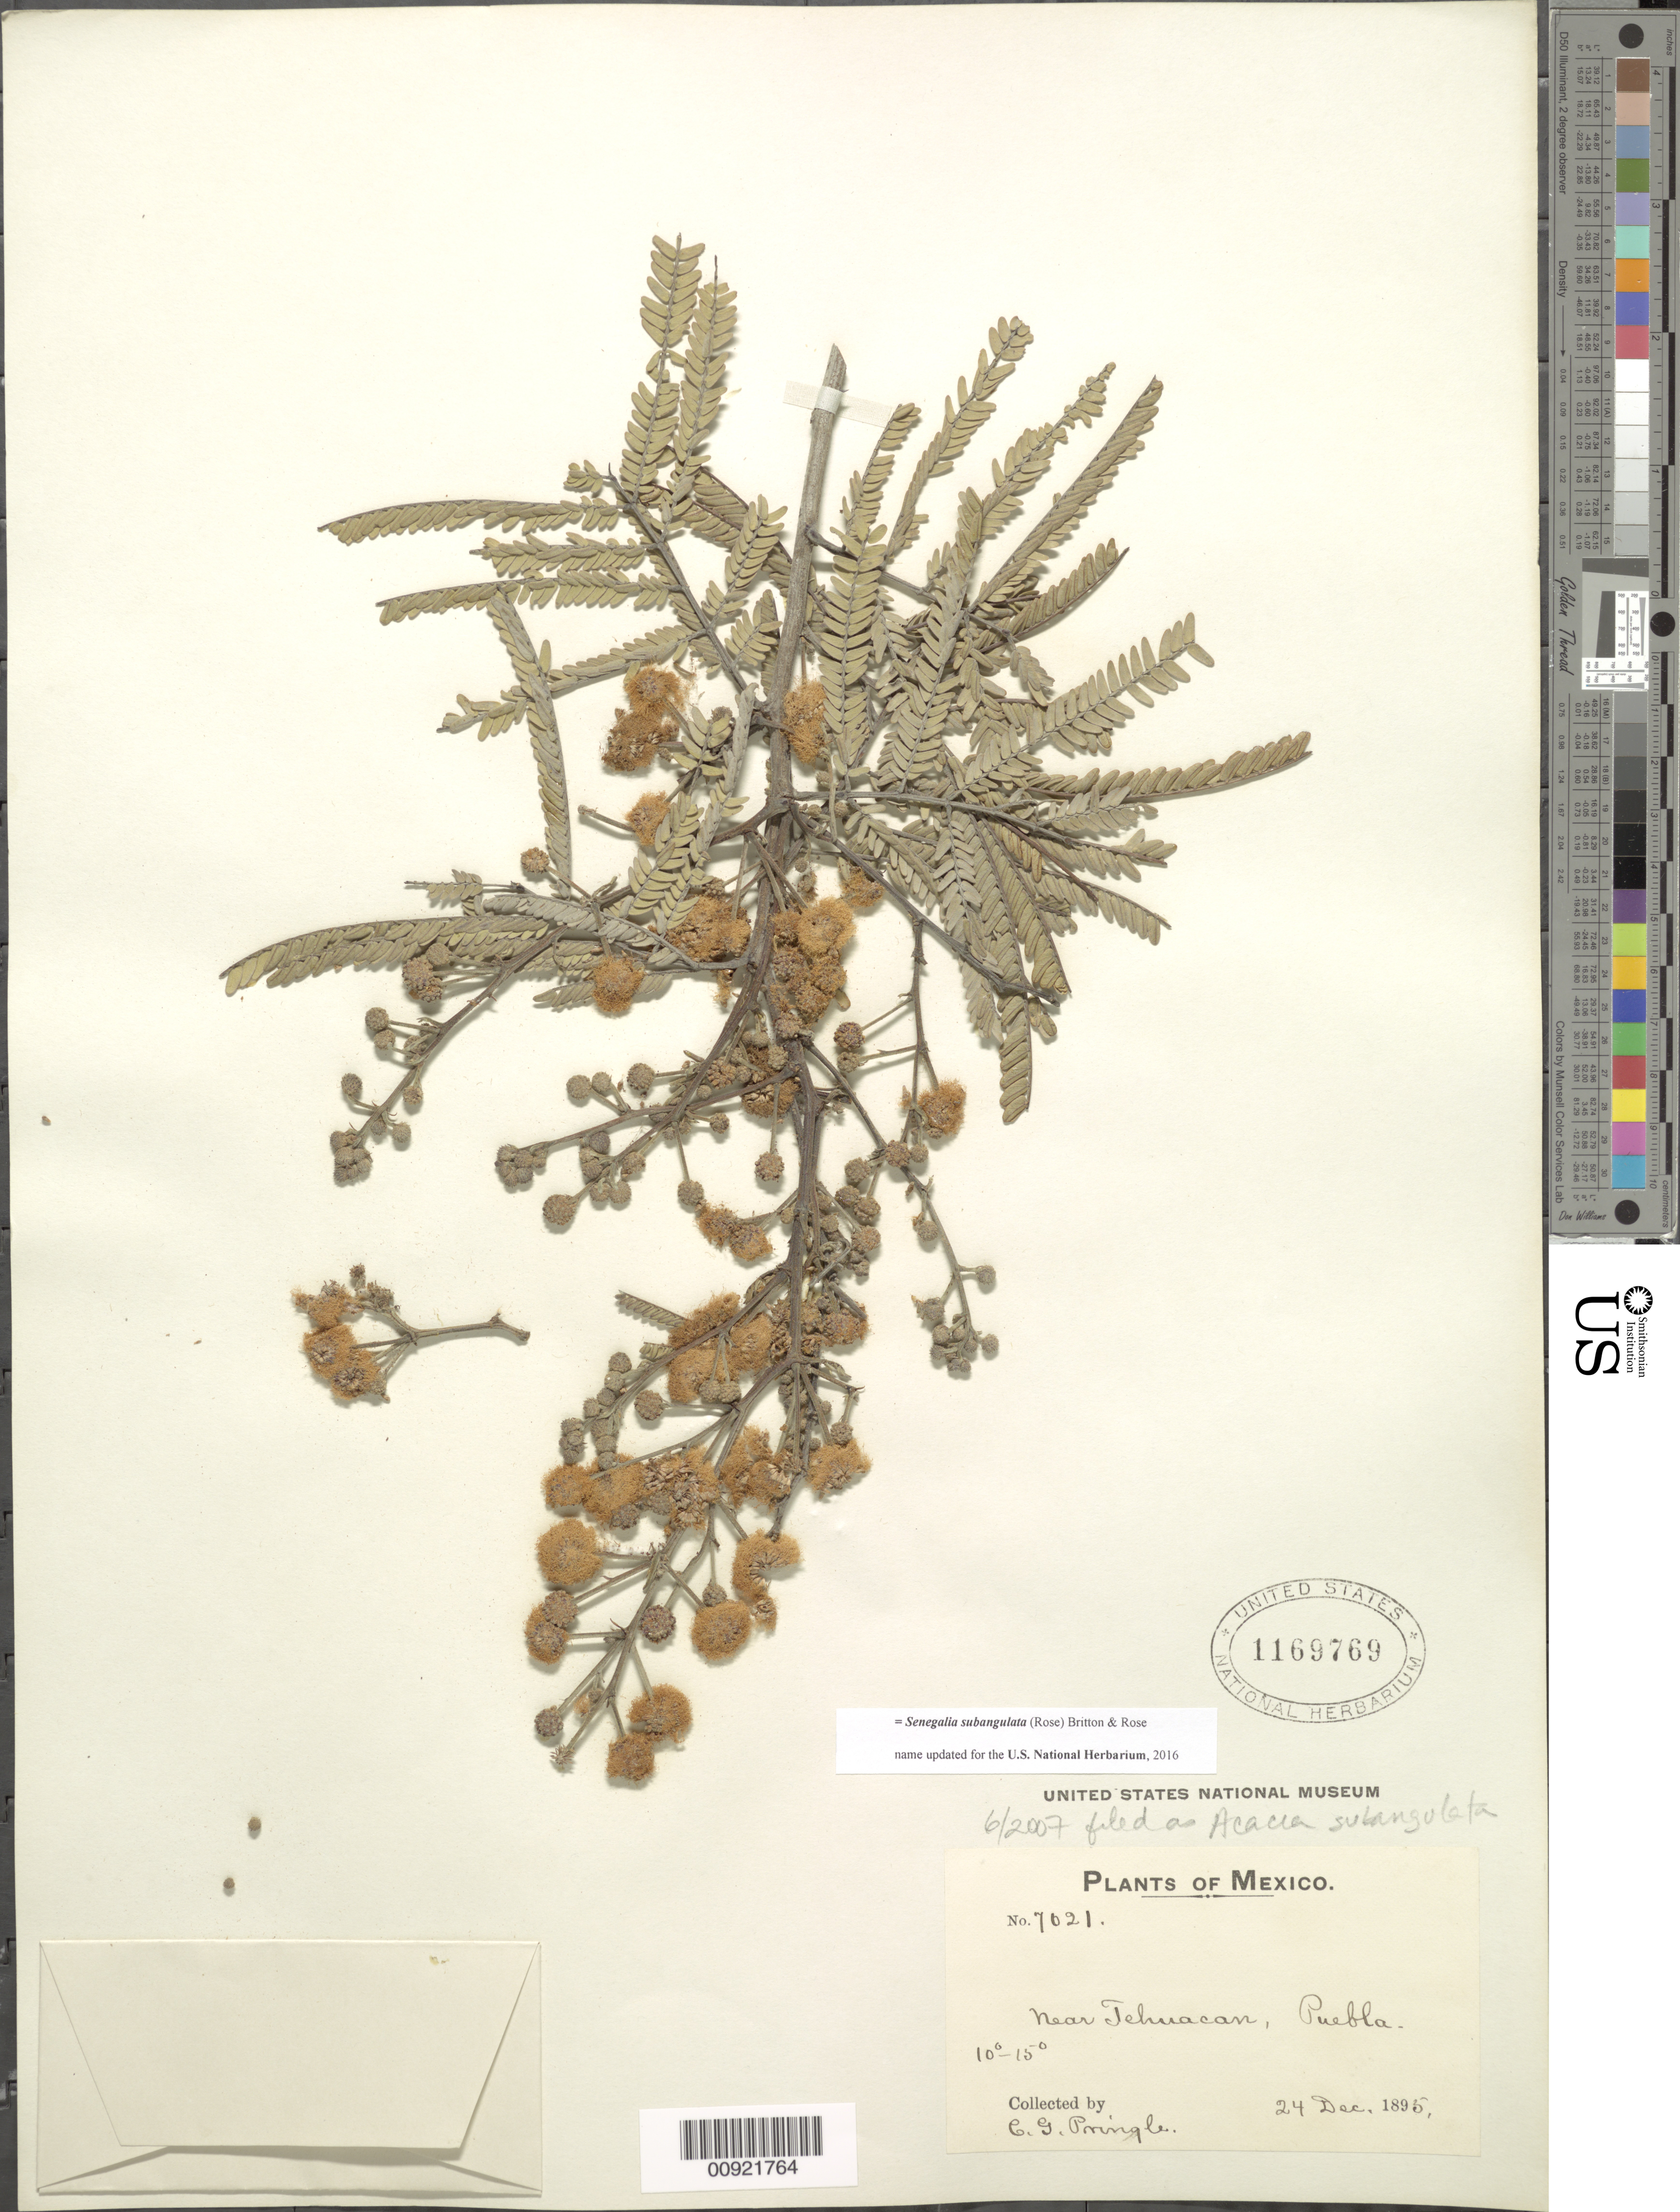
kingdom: Plantae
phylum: Tracheophyta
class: Magnoliopsida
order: Fabales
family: Fabaceae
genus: Senegalia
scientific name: Senegalia subangulata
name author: (Rose) Britton & Rose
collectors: C. G. Pringle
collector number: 7021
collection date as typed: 24 Dec 1895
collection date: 1895-12-24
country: Mexico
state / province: Puebla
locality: Near Tehuacan, Puebla.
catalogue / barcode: US 1169769